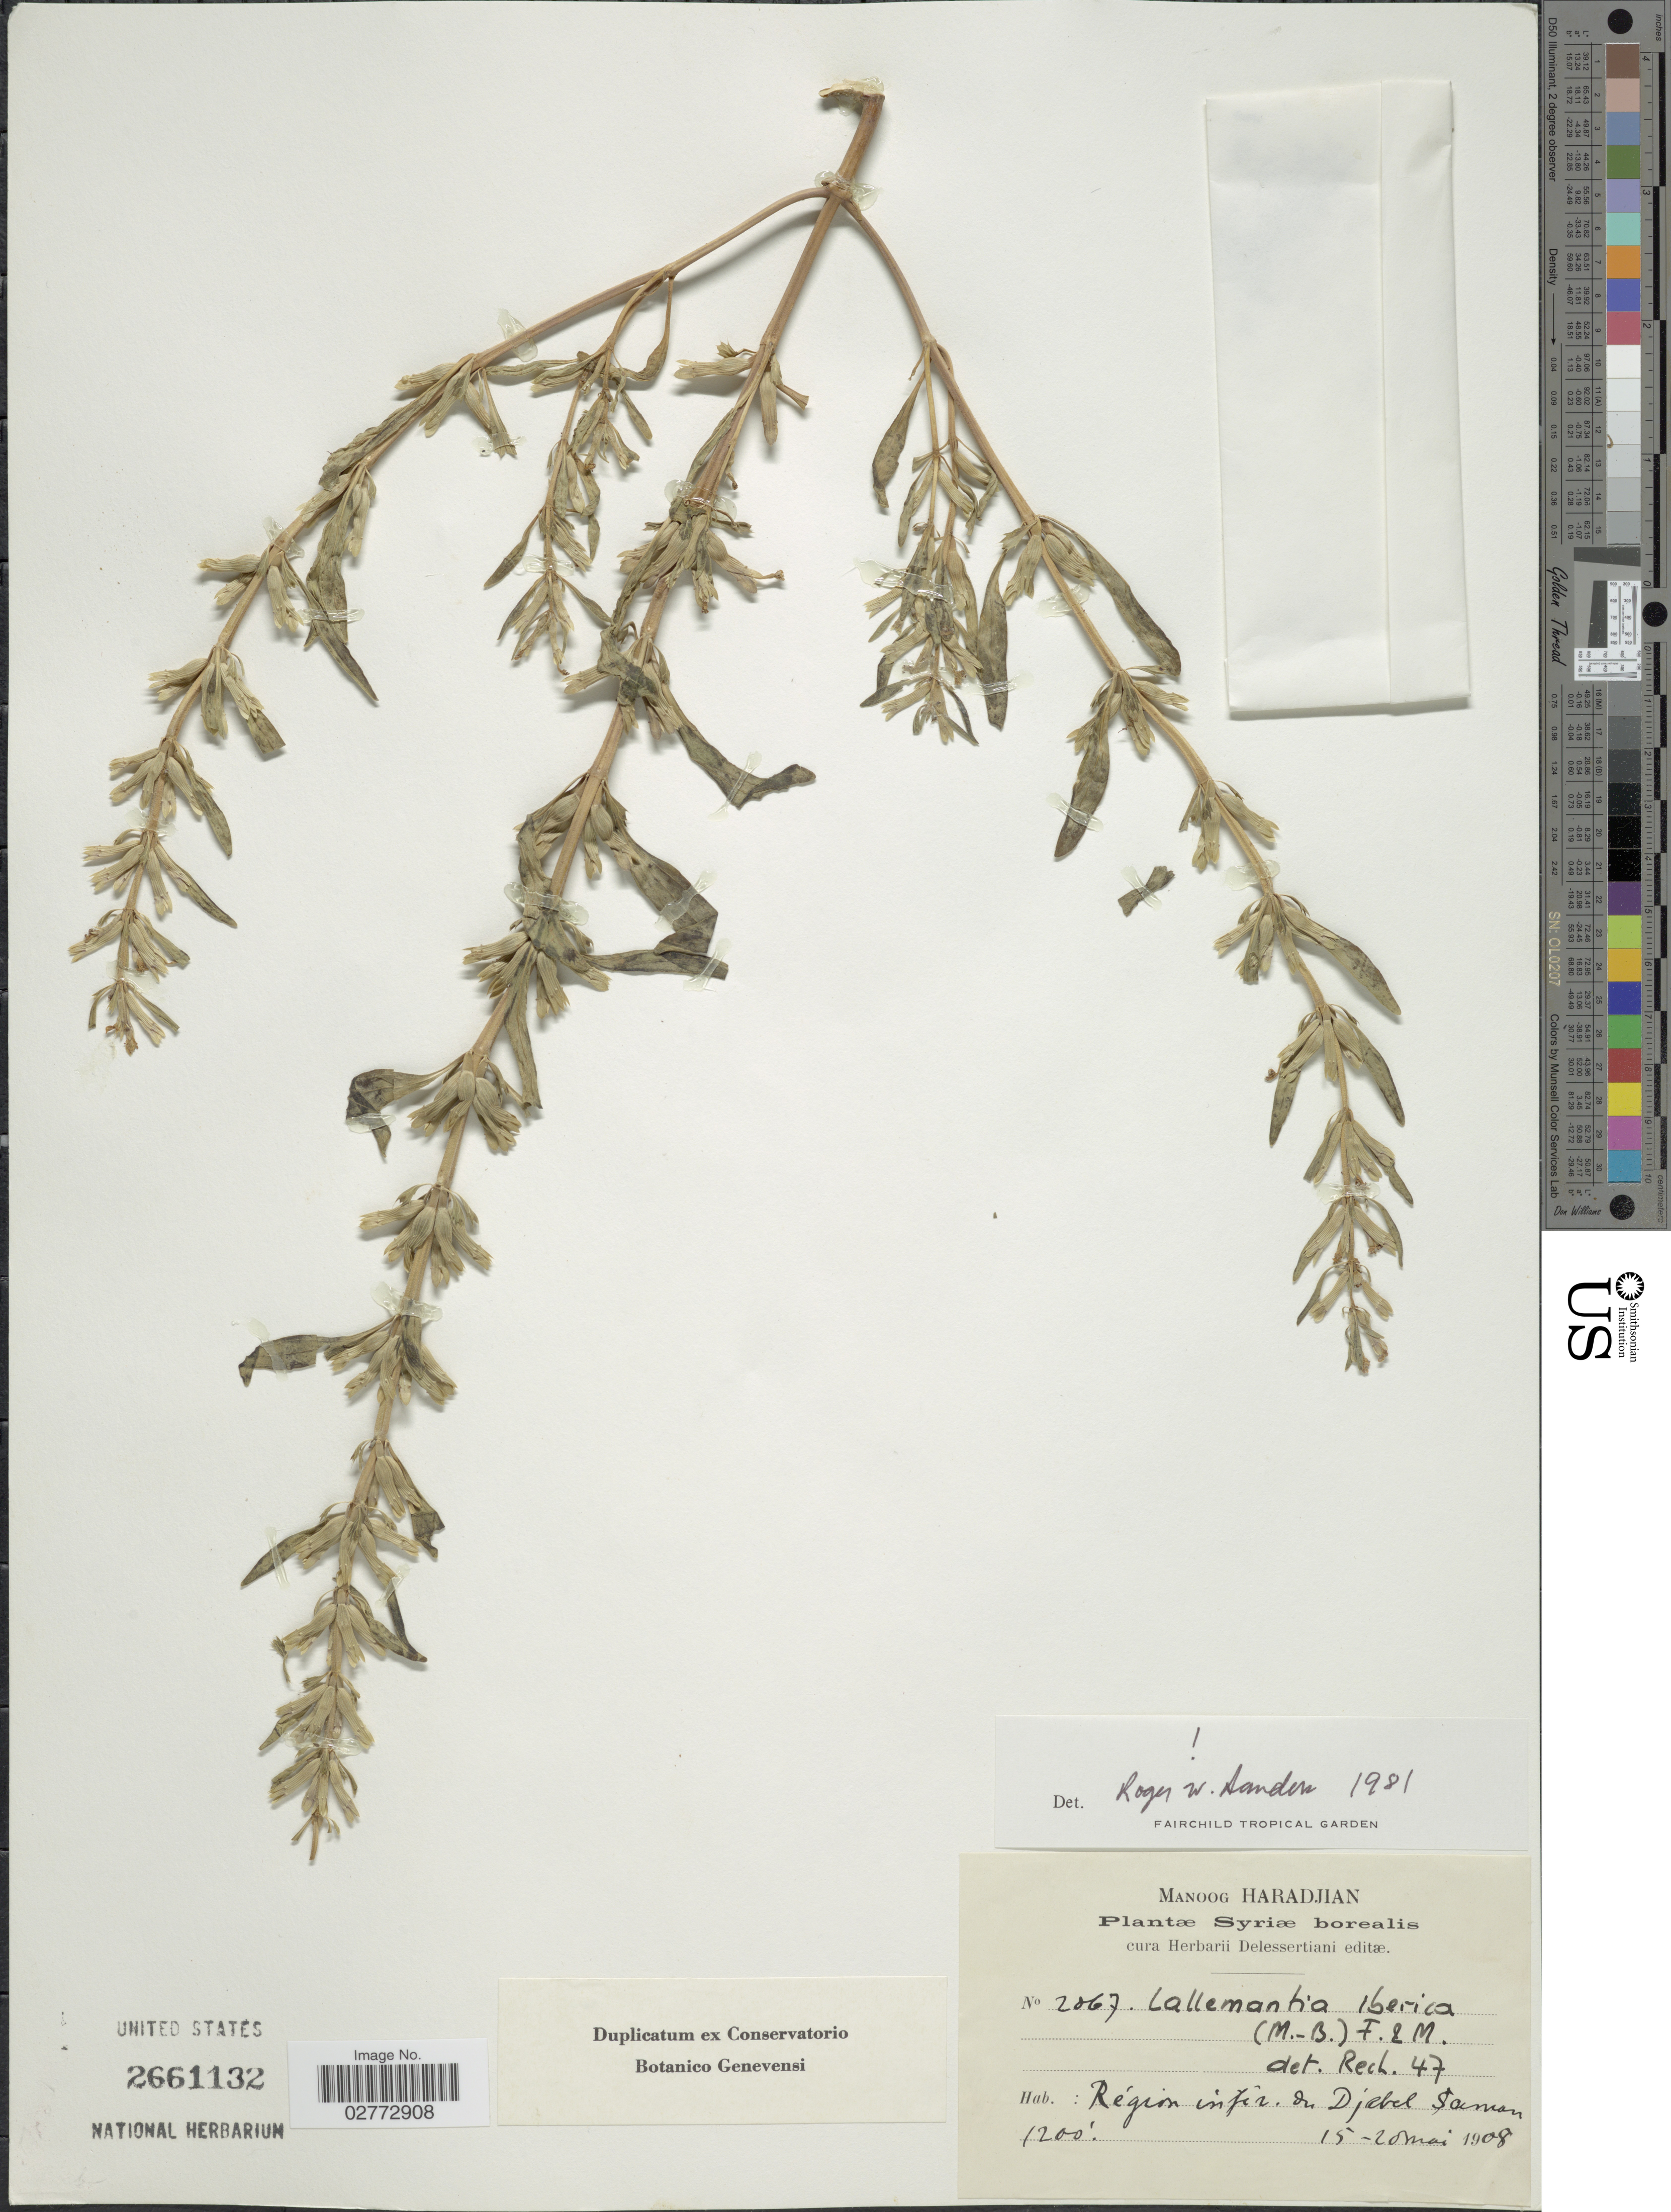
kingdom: Plantae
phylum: Tracheophyta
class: Magnoliopsida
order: Lamiales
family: Lamiaceae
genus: Lallemantia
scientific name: Lallemantia iberica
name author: (M. Bieb.) Fisch. & C.A. Mey.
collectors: M. Haradjian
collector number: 2067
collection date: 1908-05-15/1908-05-20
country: Syria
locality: Région infer. du Djebel Saman. Syriæ borealis.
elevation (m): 366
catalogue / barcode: US 2661132